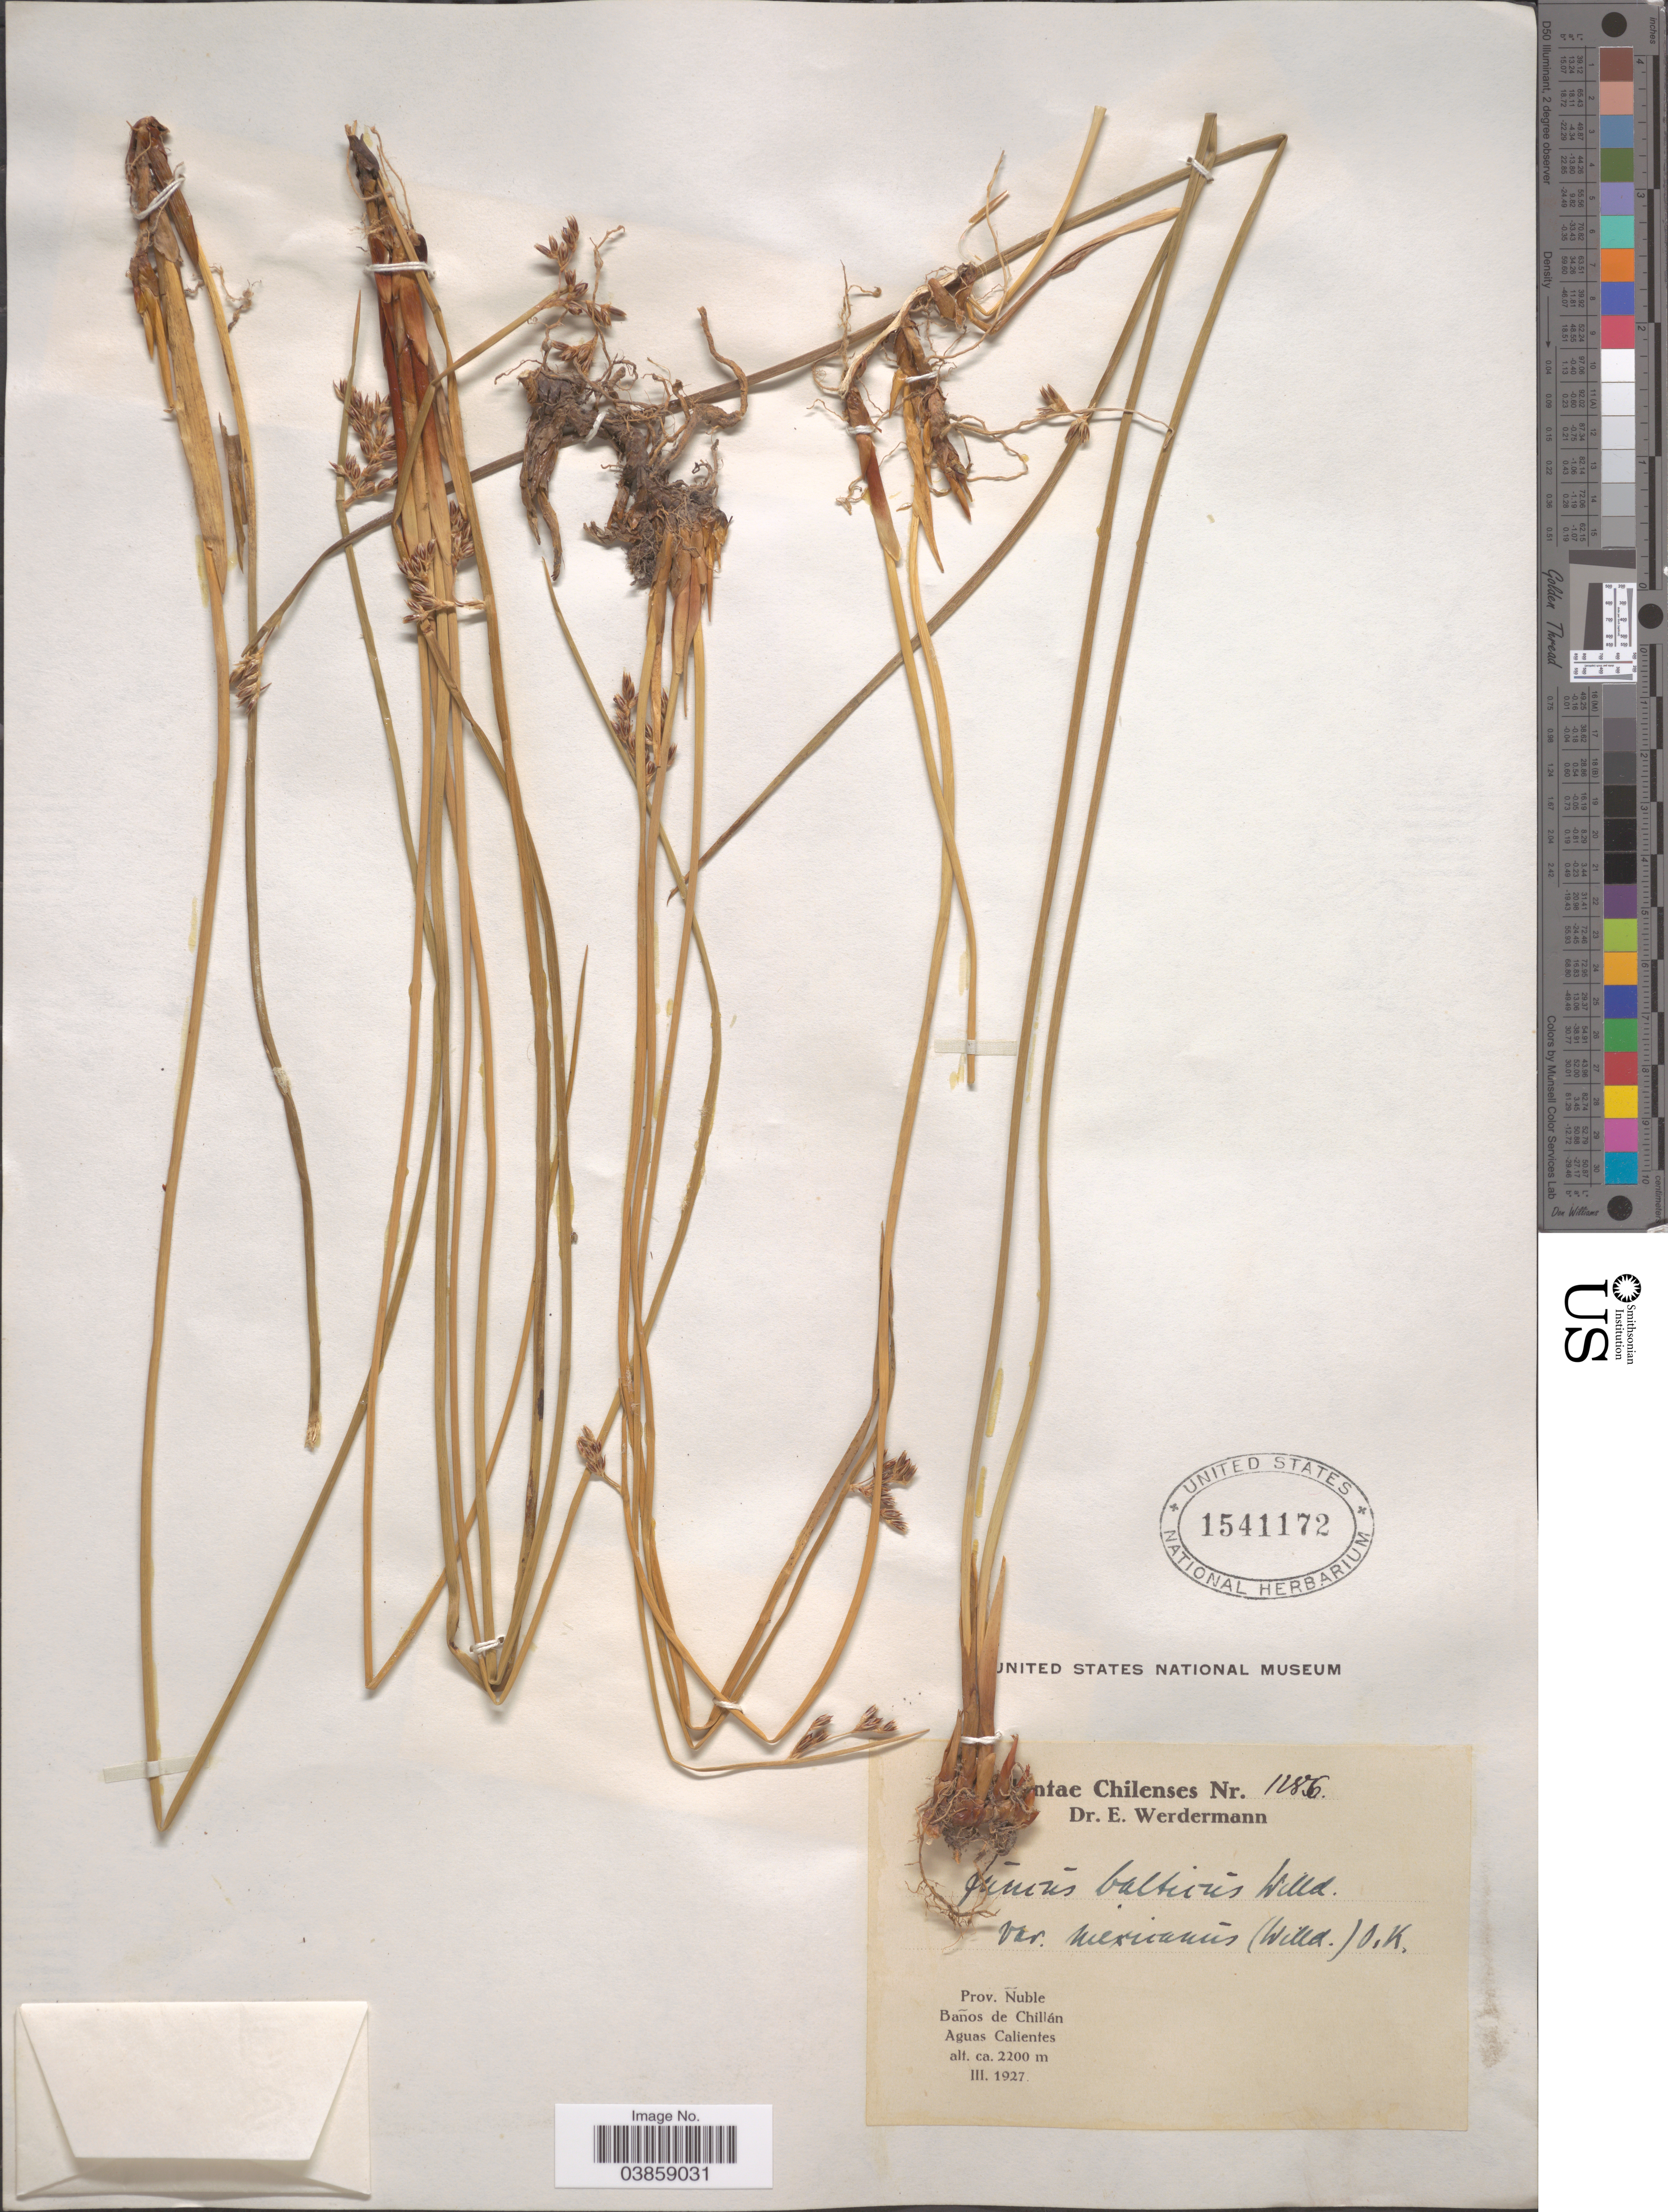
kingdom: Plantae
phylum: Tracheophyta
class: Liliopsida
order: Poales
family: Juncaceae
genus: Juncus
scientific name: Juncus balticus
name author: Willd.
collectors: E. Werdermann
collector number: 1286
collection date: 1927-03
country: Chile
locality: Prov. Ñuble. Baños de Chillán. Aguas Calientes.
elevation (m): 2200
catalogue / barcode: US 1541172